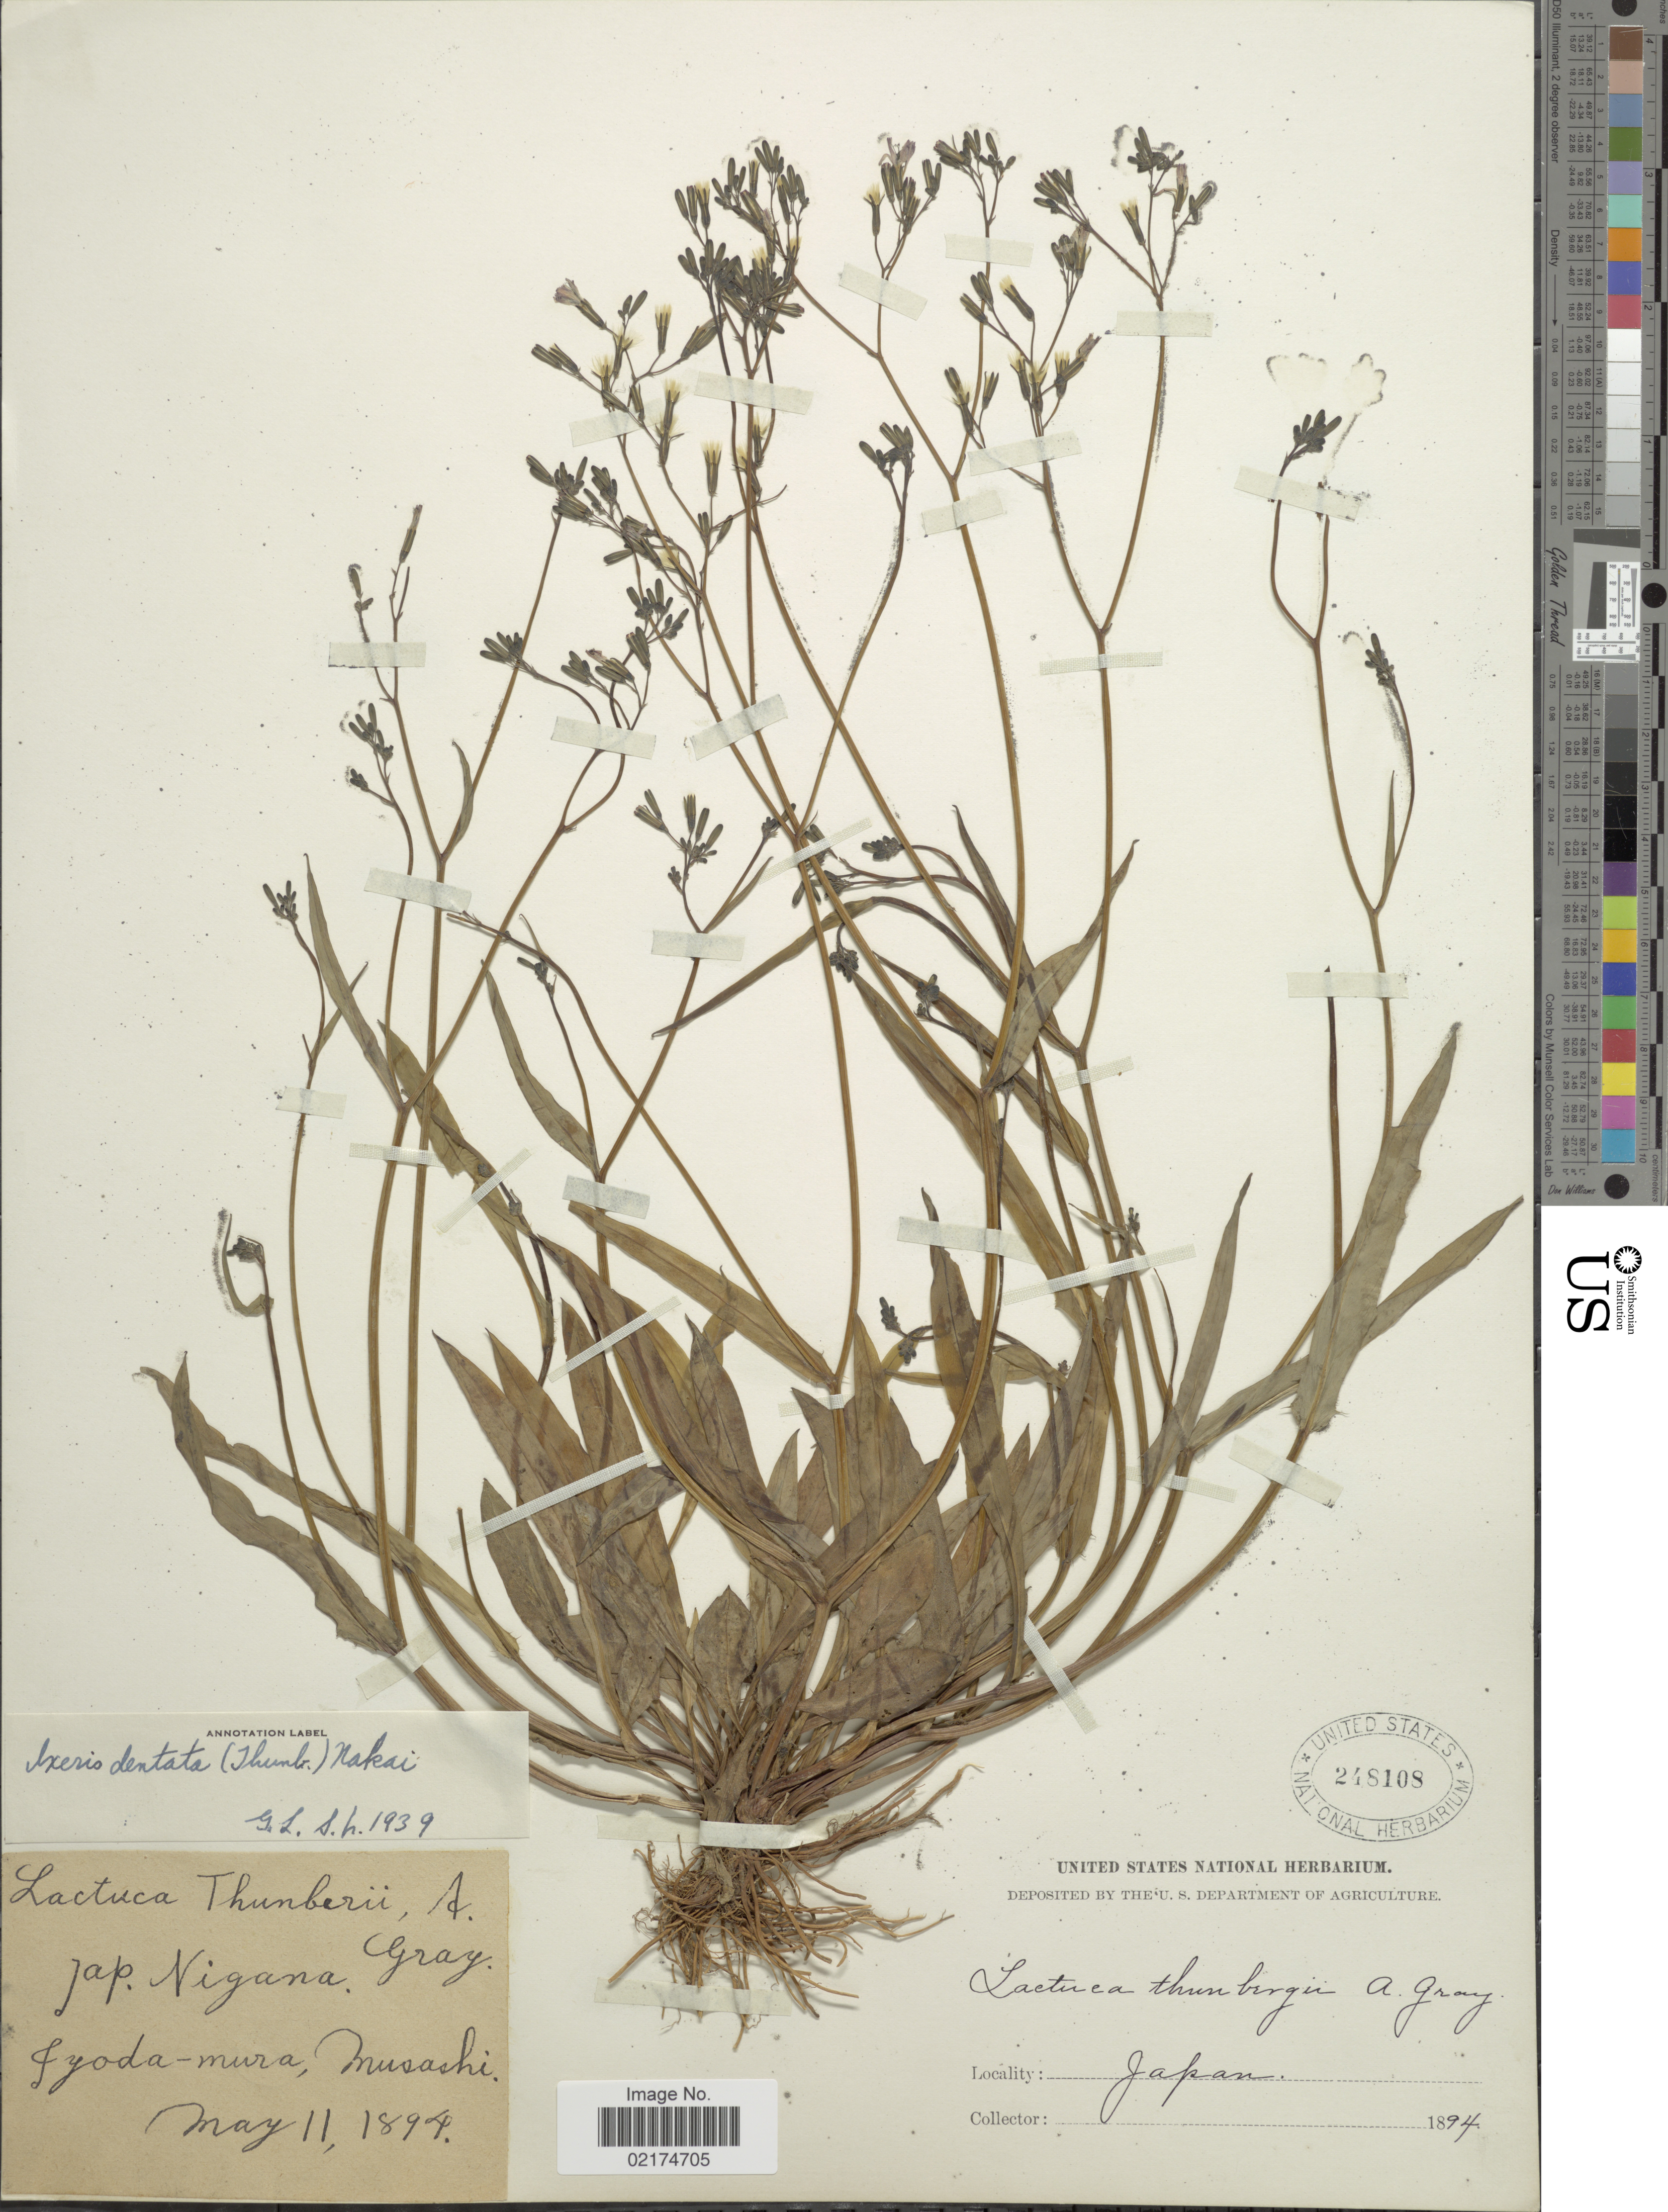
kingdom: Plantae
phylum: Tracheophyta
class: Magnoliopsida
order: Asterales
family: Asteraceae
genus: Ixeridium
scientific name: Ixeridium dentatum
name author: (Thunb.) Tzvelev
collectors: ex herb. United States National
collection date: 1894-05-11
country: Japan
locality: Iyoda- mura, Musashi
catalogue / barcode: US 248108